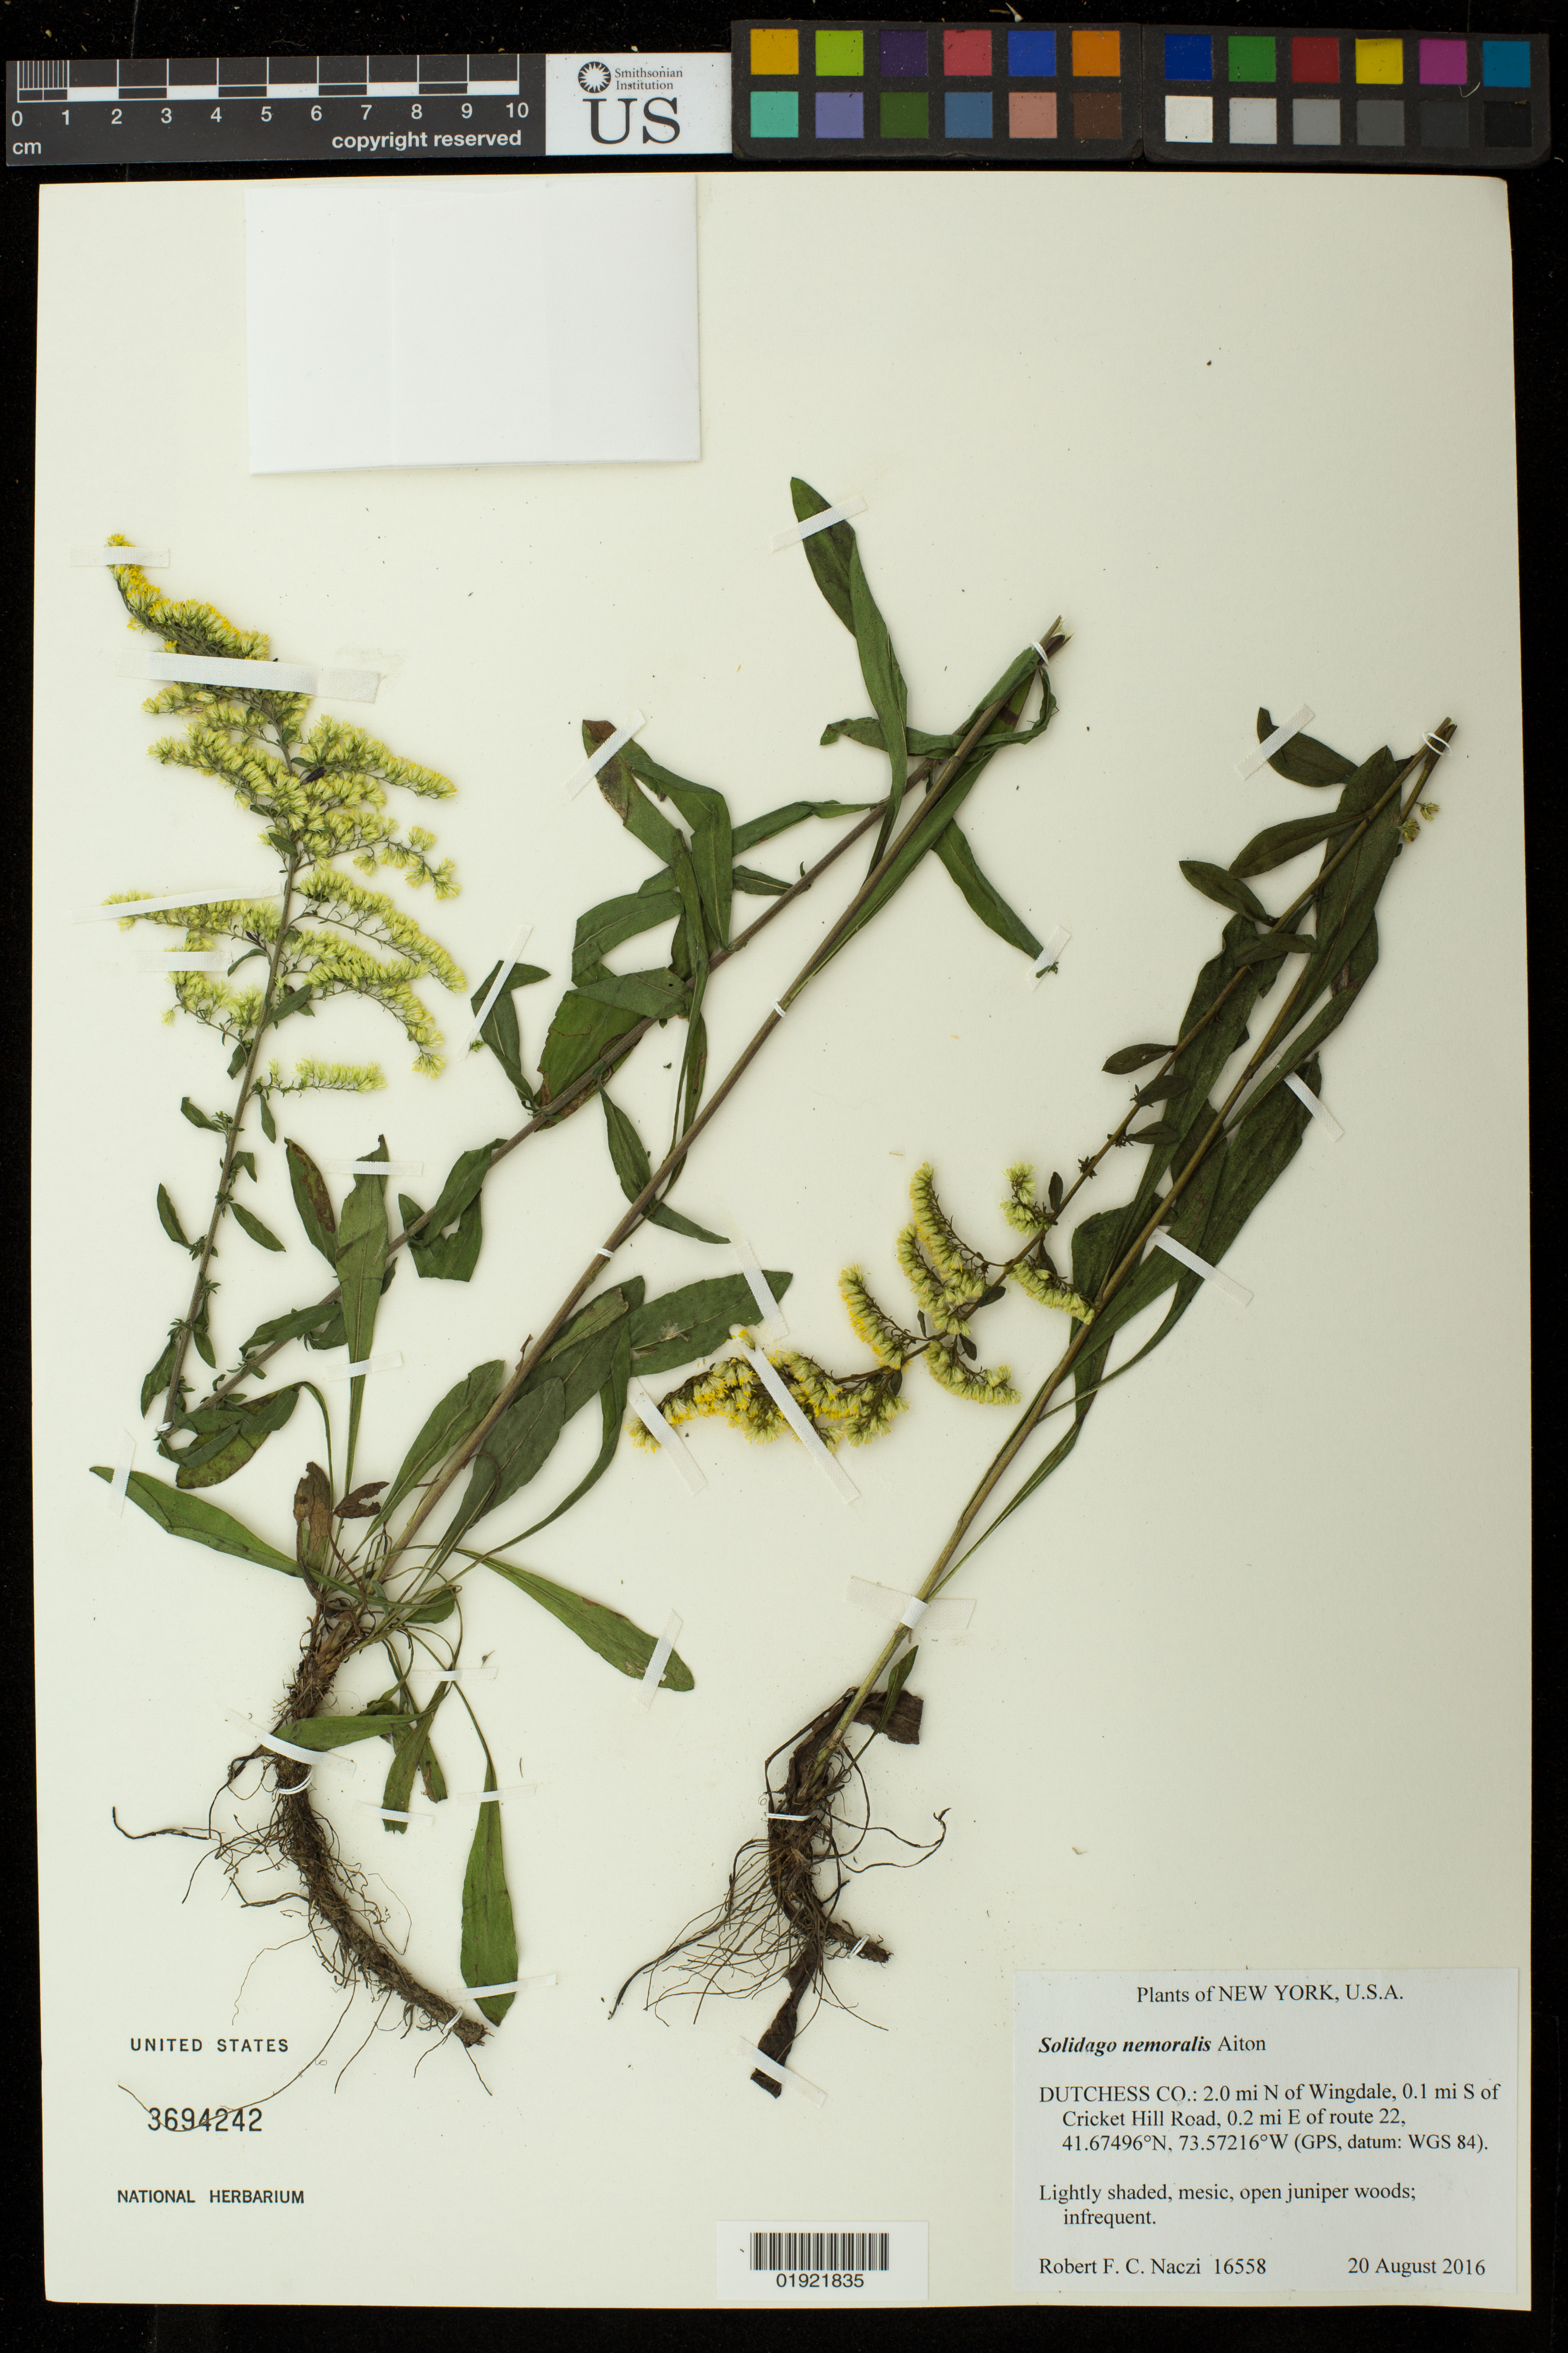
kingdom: Plantae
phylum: Tracheophyta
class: Magnoliopsida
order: Asterales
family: Asteraceae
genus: Solidago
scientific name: Solidago nemoralis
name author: Aiton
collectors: R. F. C. Naczi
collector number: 16558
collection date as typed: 20 August 2016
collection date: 2016-08-20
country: United States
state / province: New York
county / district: Dutchess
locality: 2.0 mi N of Wingdale, 0.1 mi S of Cricket Hill Road, 0.2 mi E of route 22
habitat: lightly shaded, mesic, open juniper woods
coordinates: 41.67496 N, 73.57216 W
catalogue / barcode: US 3694242